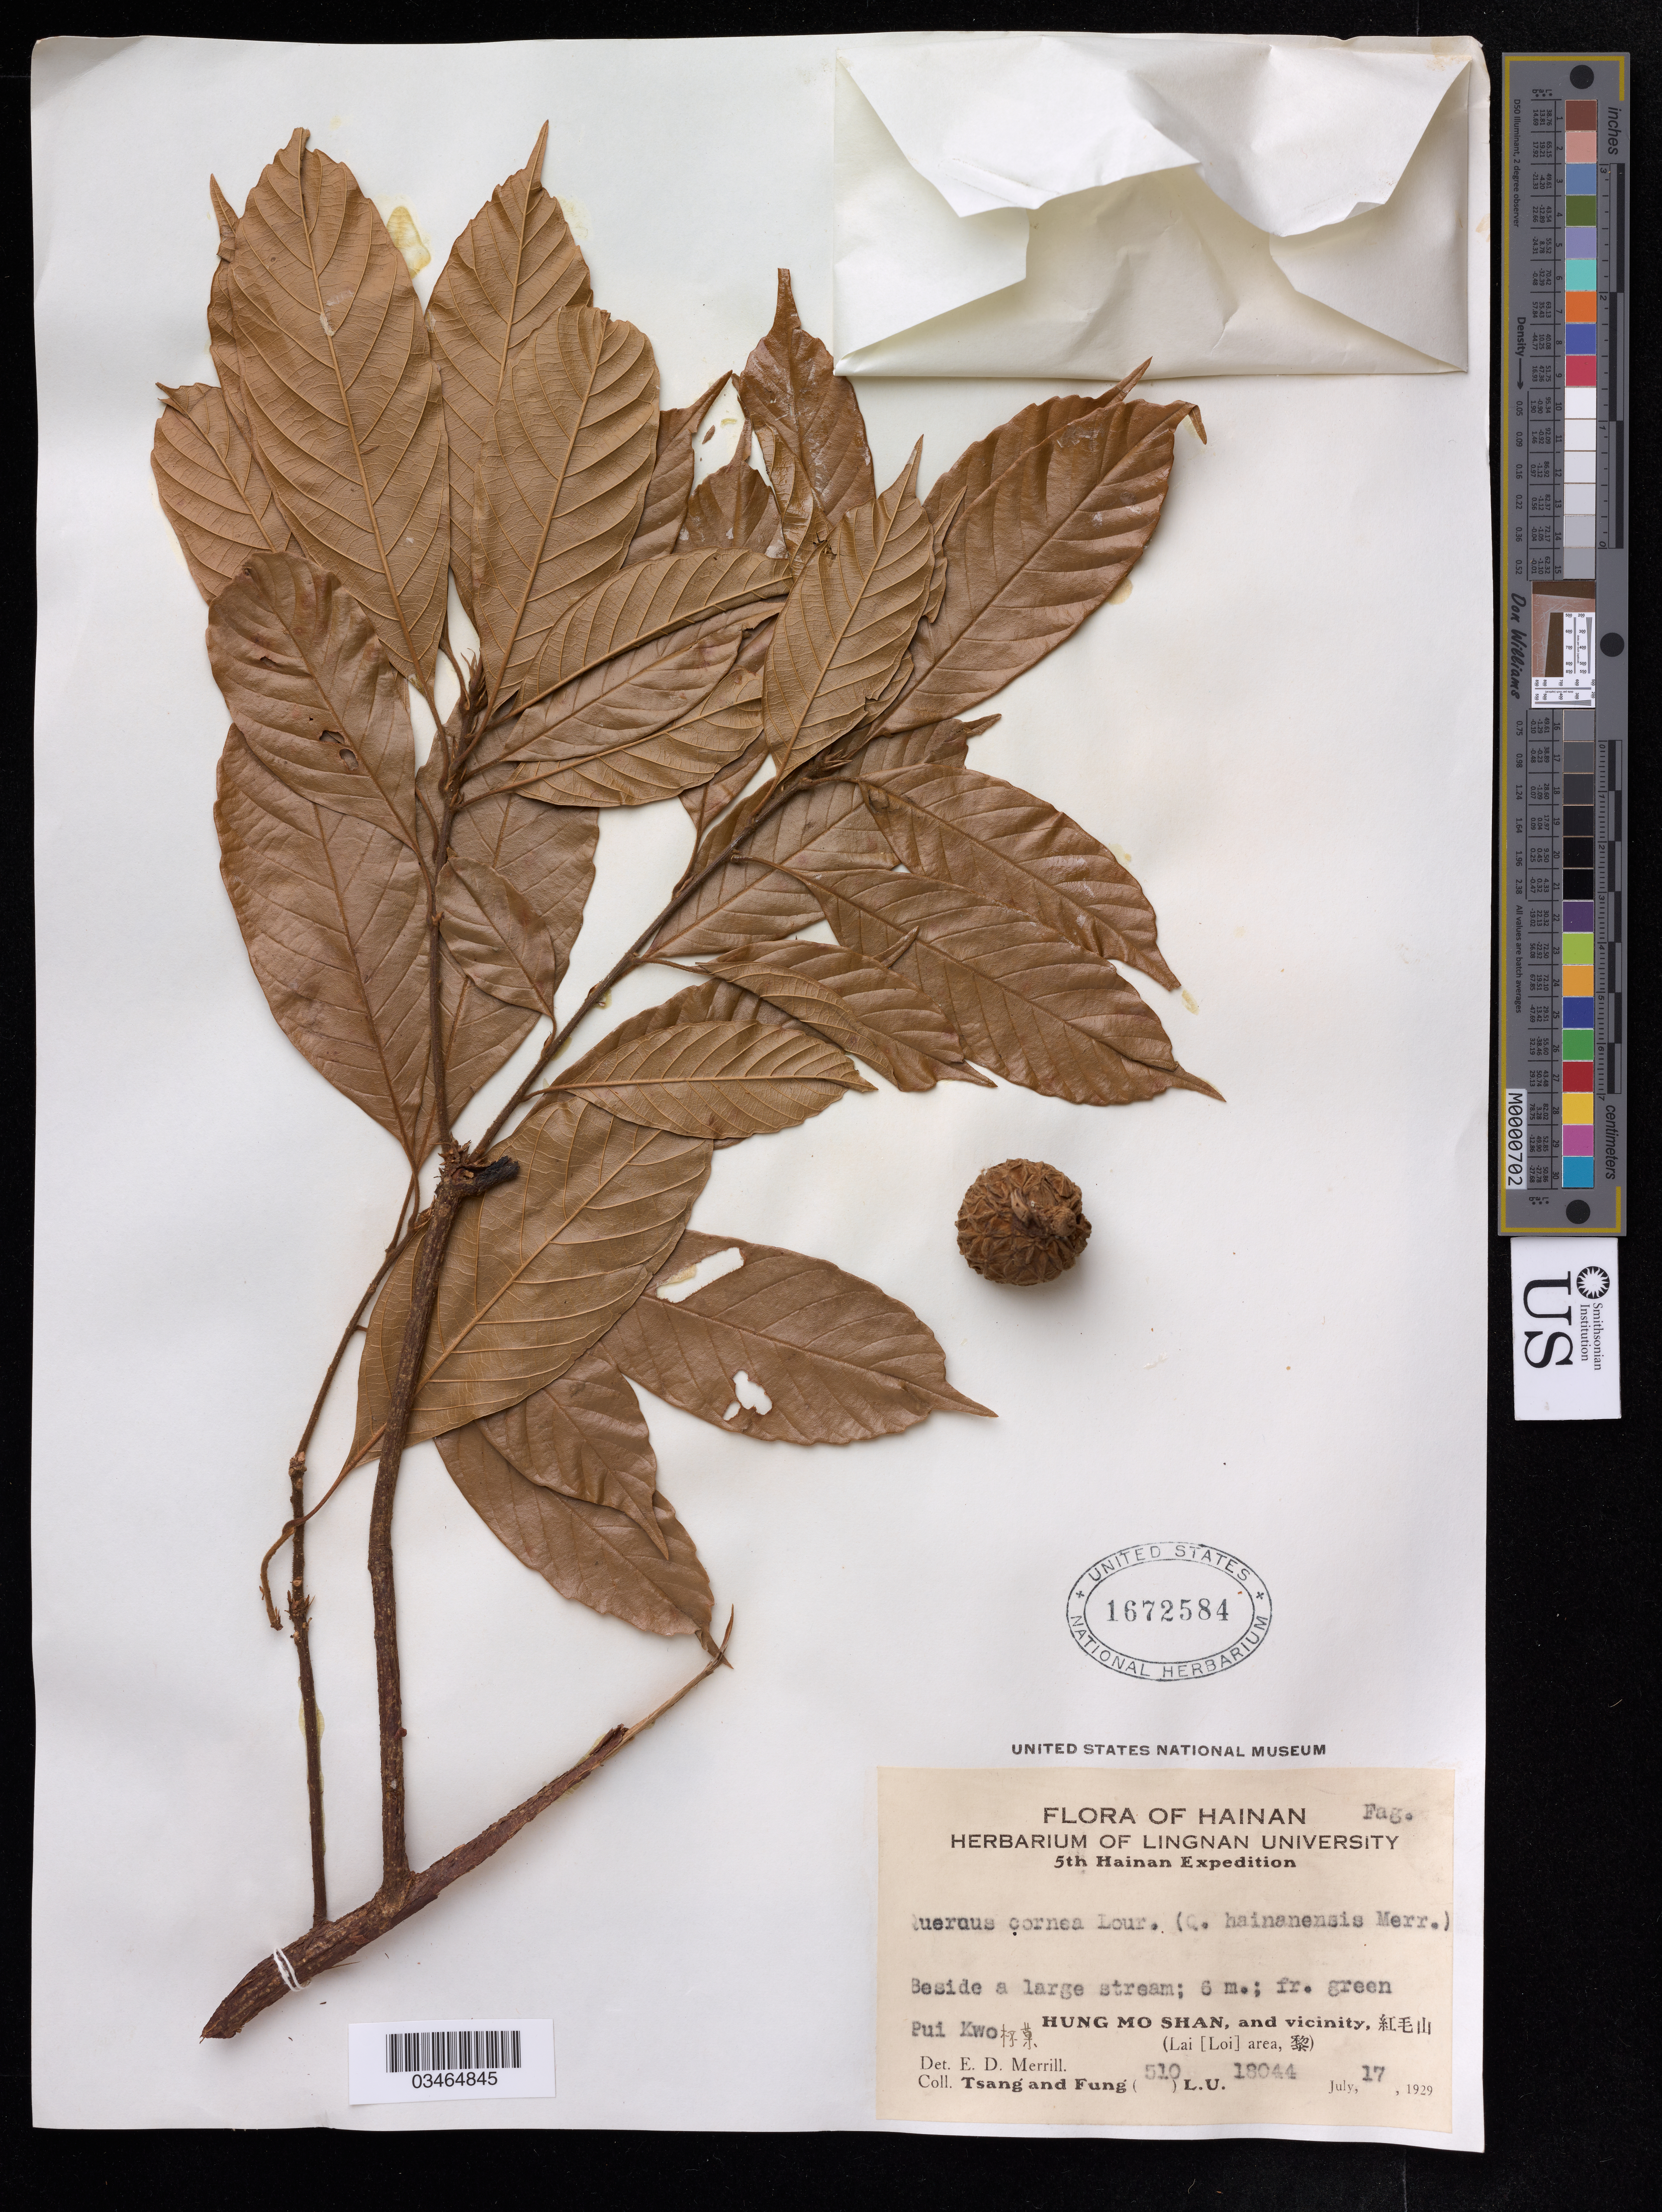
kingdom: Plantae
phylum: Tracheophyta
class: Magnoliopsida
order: Fagales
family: Fagaceae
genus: Lithocarpus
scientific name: Lithocarpus corneus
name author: (Lour.) Rehder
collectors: -- Tsang & Fung, --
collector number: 510/18044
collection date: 1929-07-17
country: China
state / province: Hainan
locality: Hung Mo Shan, and vicinity, X, Pui Kwo X, (Lai [Loi] area, X).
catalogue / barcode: US 1672584